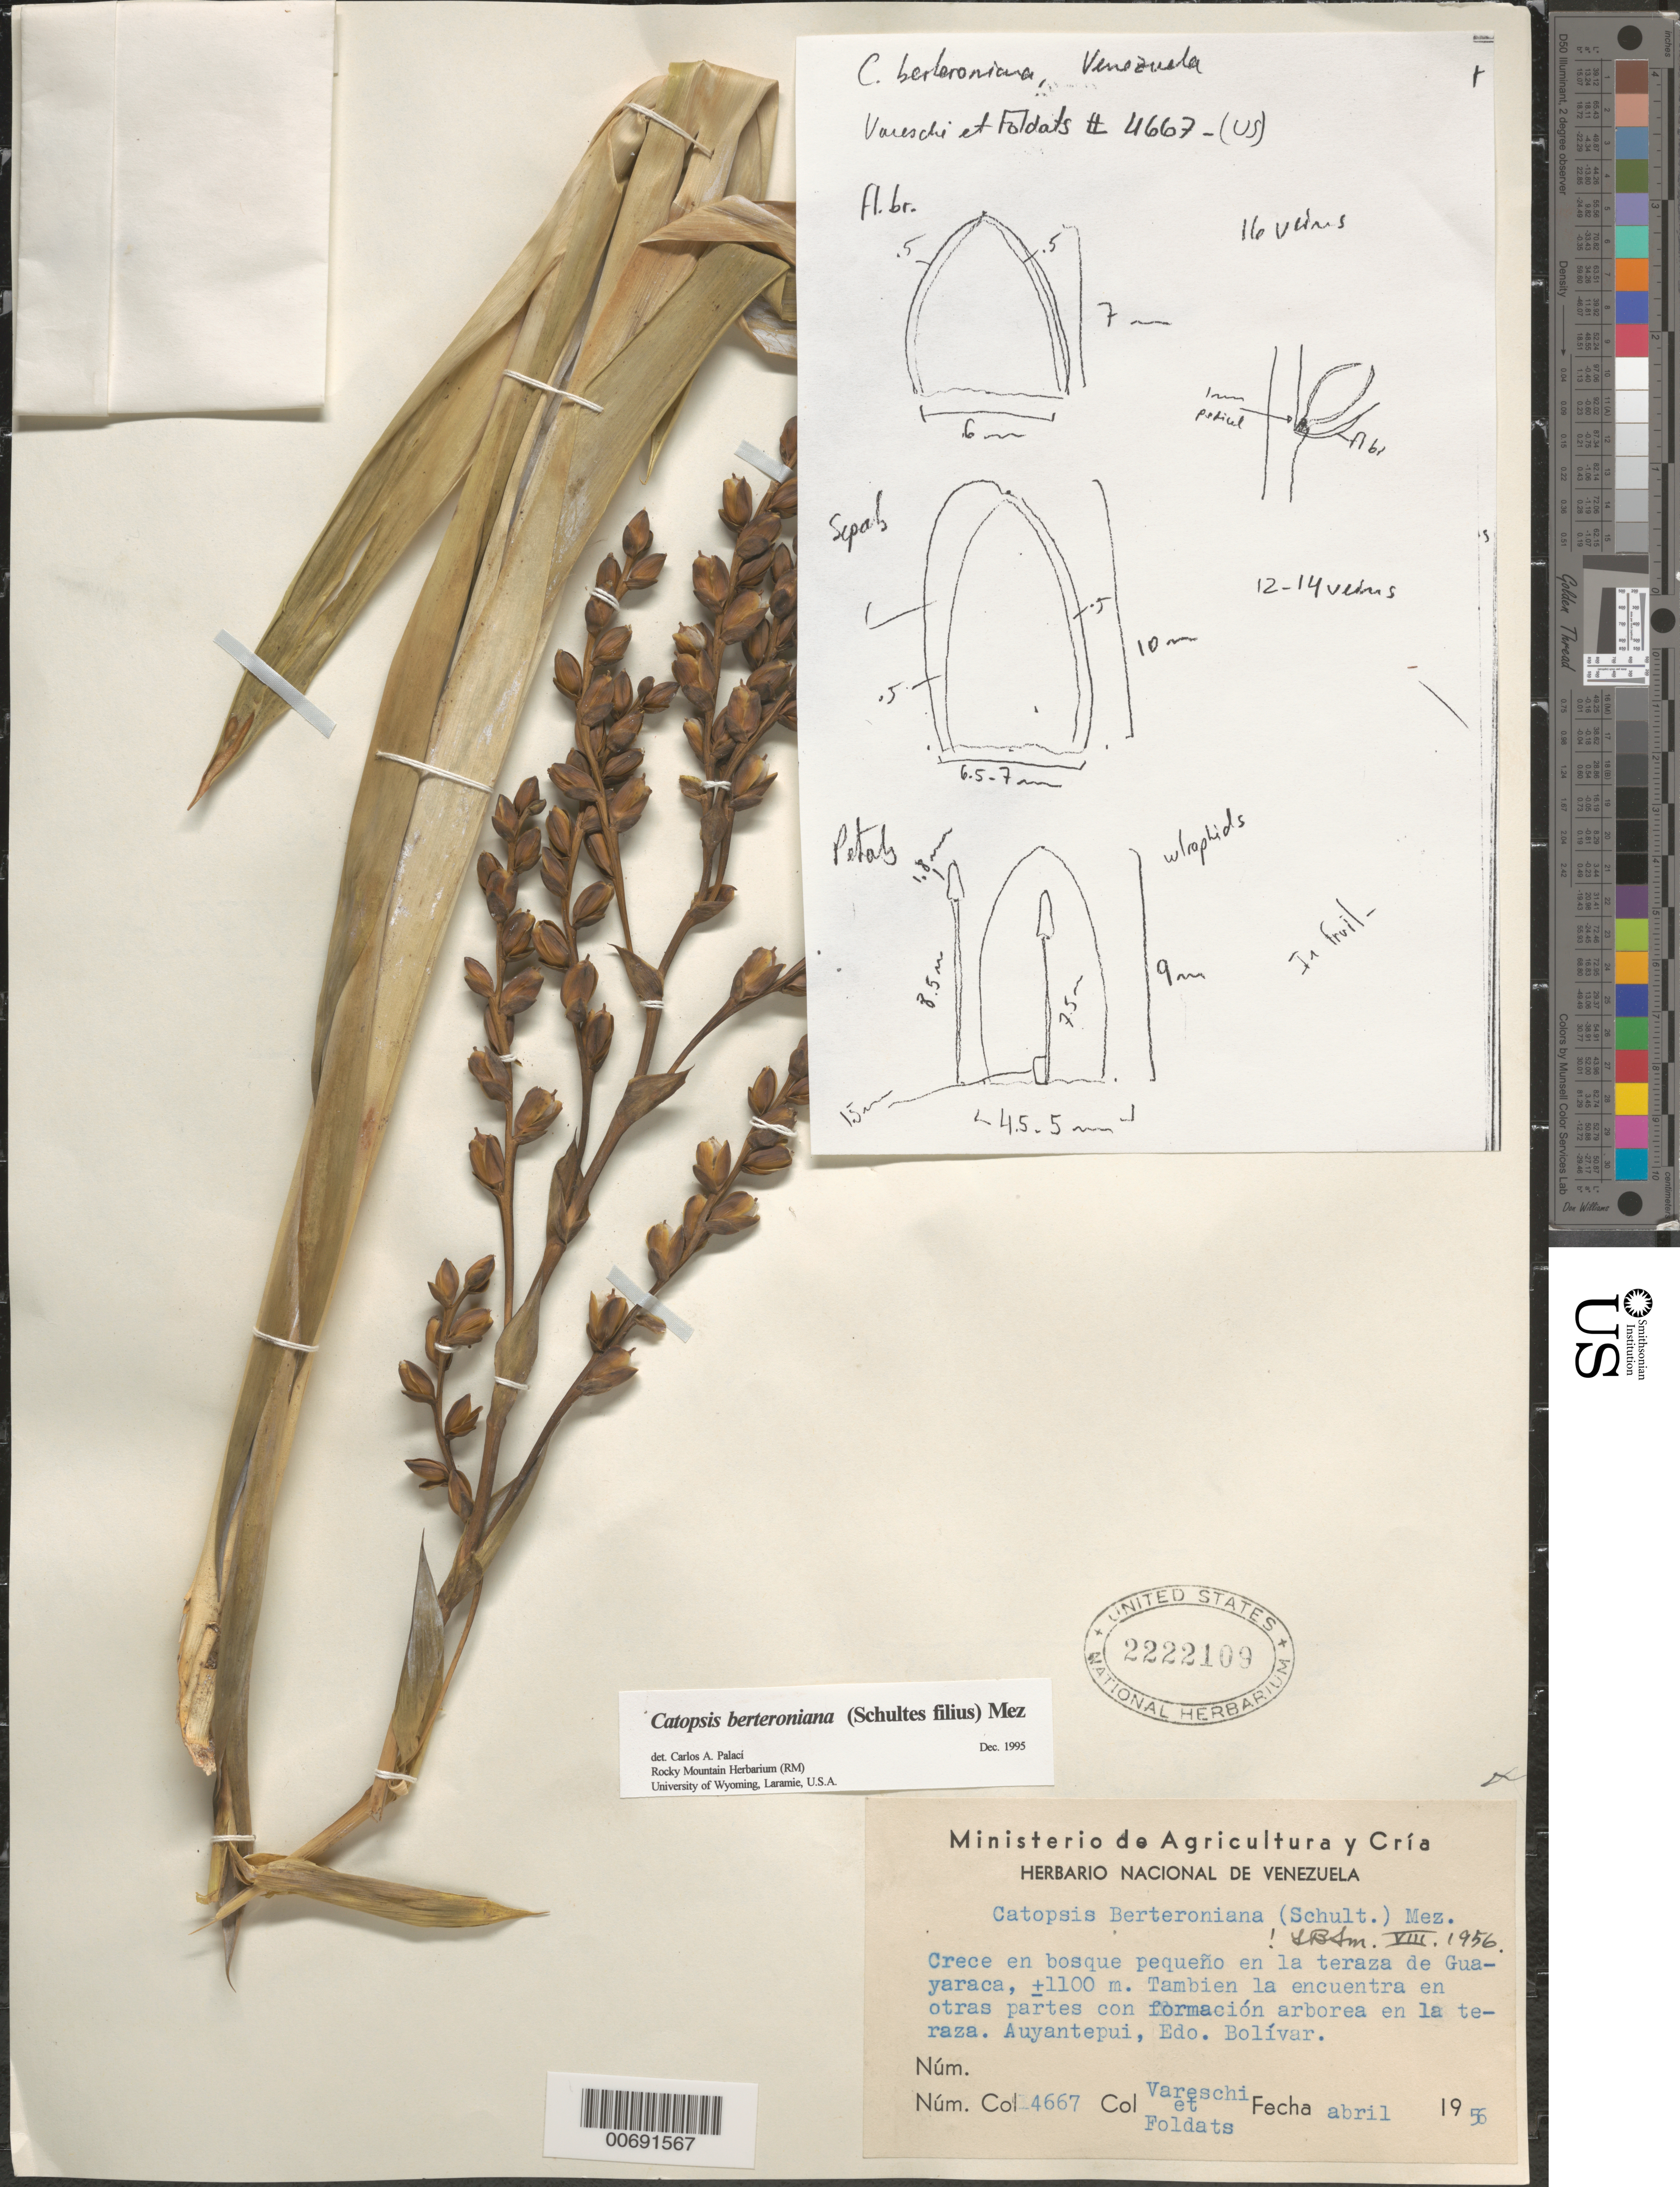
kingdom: Plantae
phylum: Tracheophyta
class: Liliopsida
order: Poales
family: Bromeliaceae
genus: Catopsis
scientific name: Catopsis berteroniana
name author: (Schult. & Schult. f.) Mez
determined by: Palací, C. A., (RM), University of Wyoming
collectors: V. Vareschi & E. Foldats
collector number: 4667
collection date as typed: Apr-56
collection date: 1956-04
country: Venezuela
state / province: Bolívar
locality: Auyan-tepuí, Guayaraca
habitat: Crece en bosque pequeno en la teraza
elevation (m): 1100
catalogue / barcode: US 2222109